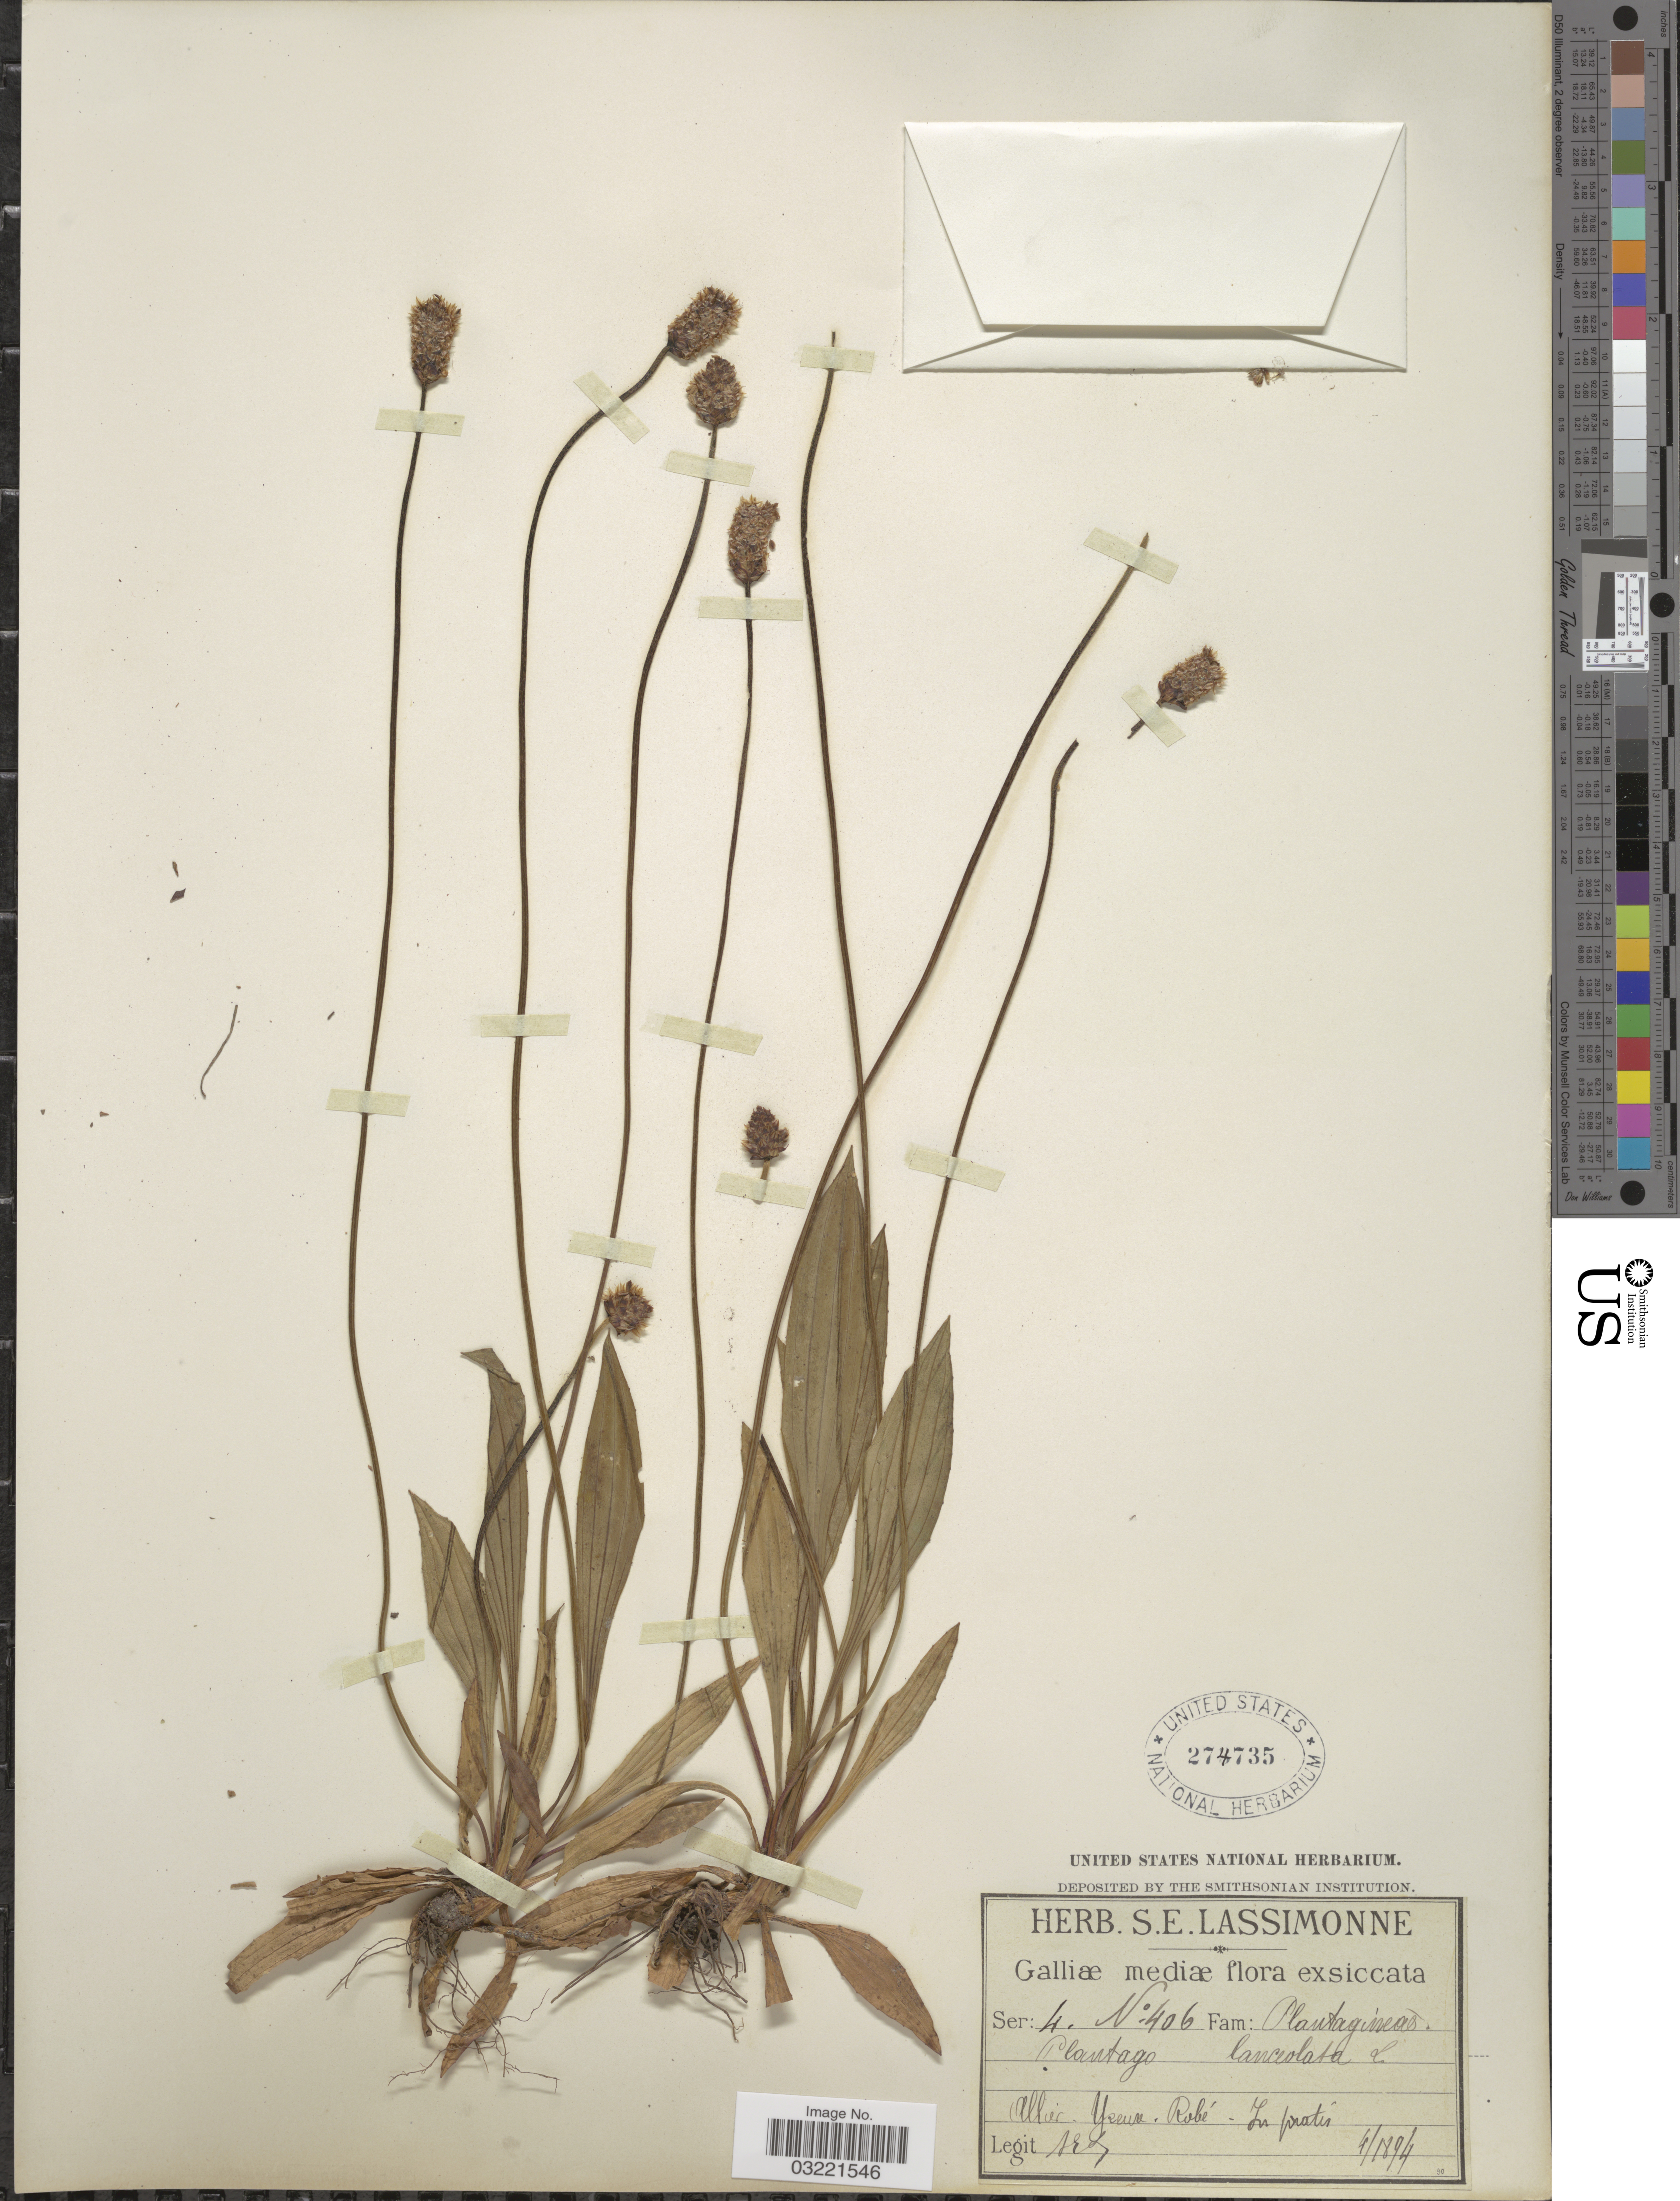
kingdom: Plantae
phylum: Tracheophyta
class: Magnoliopsida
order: Lamiales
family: Plantaginaceae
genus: Plantago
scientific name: Plantago lanceolata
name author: L.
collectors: S. Lassimonne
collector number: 406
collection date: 1894-04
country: France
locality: Galliæ mediæ. Allier-Yzeure-Robé.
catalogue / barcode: US 274735